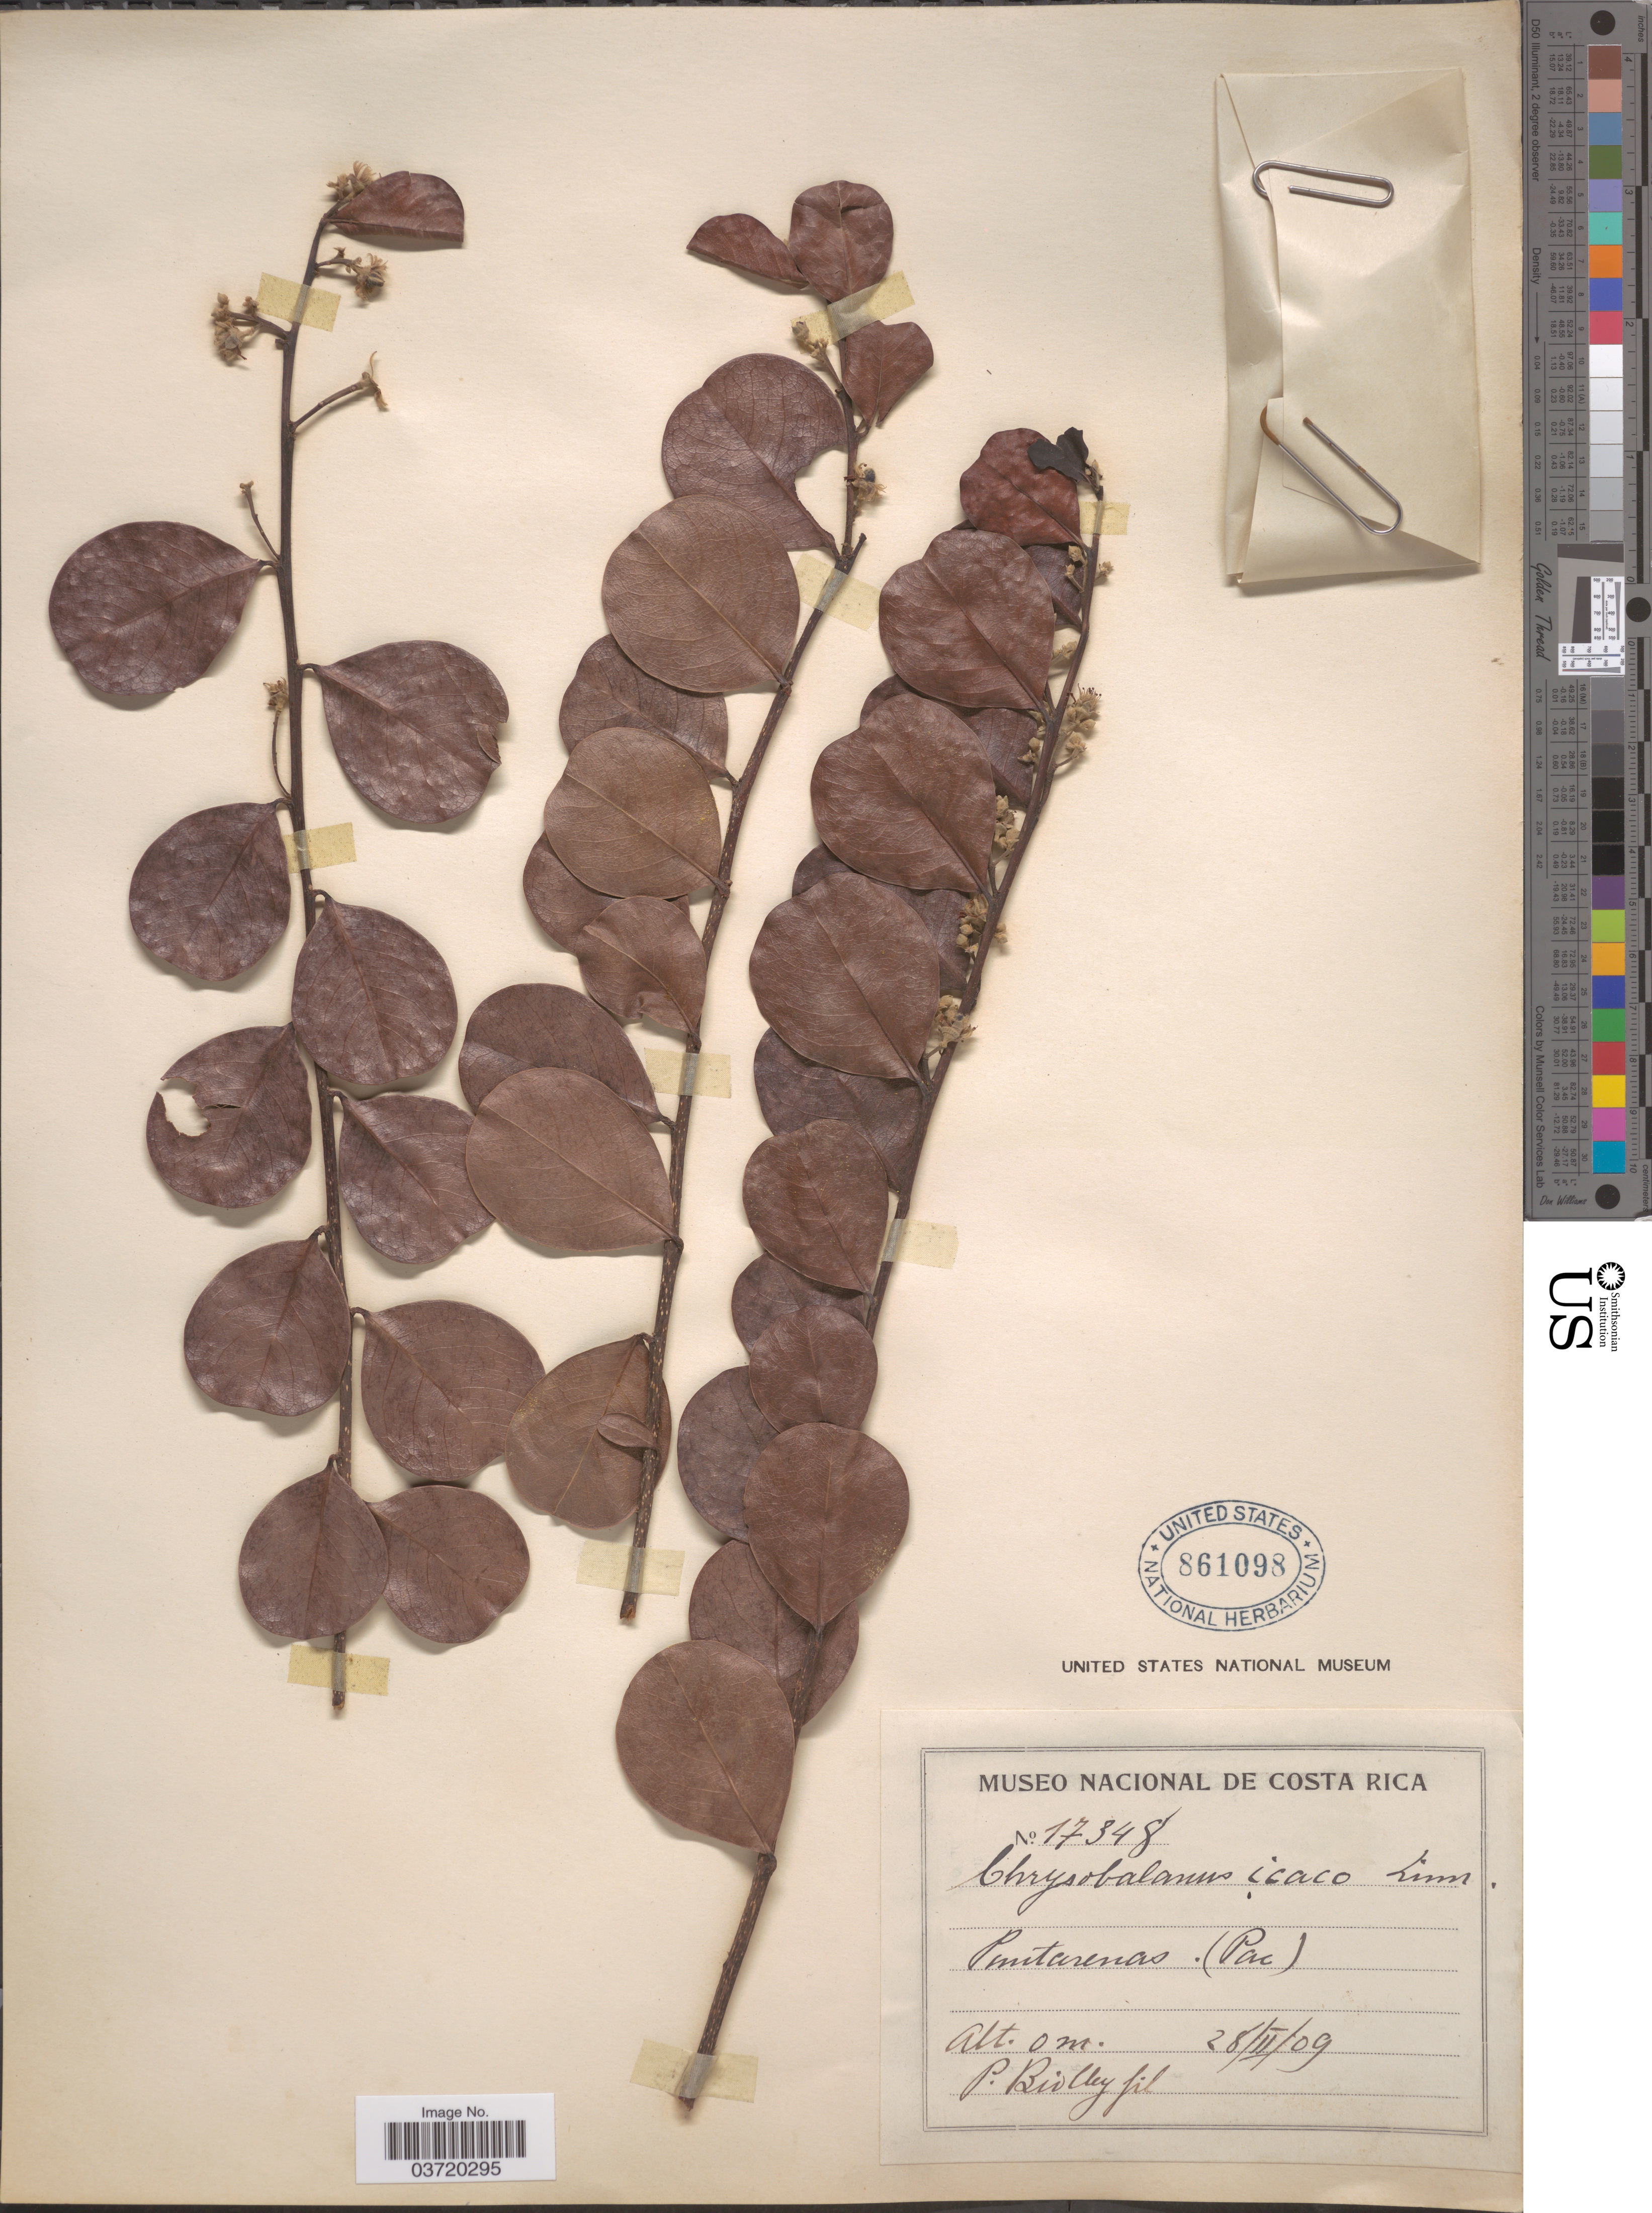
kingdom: Plantae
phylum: Tracheophyta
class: Magnoliopsida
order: Malpighiales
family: Chrysobalanaceae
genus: Chrysobalanus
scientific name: Chrysobalanus icaco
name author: L.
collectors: P. Birlley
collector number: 17348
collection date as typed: Transcribed d/m/y: 28/2/9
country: Costa Rica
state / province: Puntarenas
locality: Puntarenas (Pac).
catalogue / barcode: US 861098